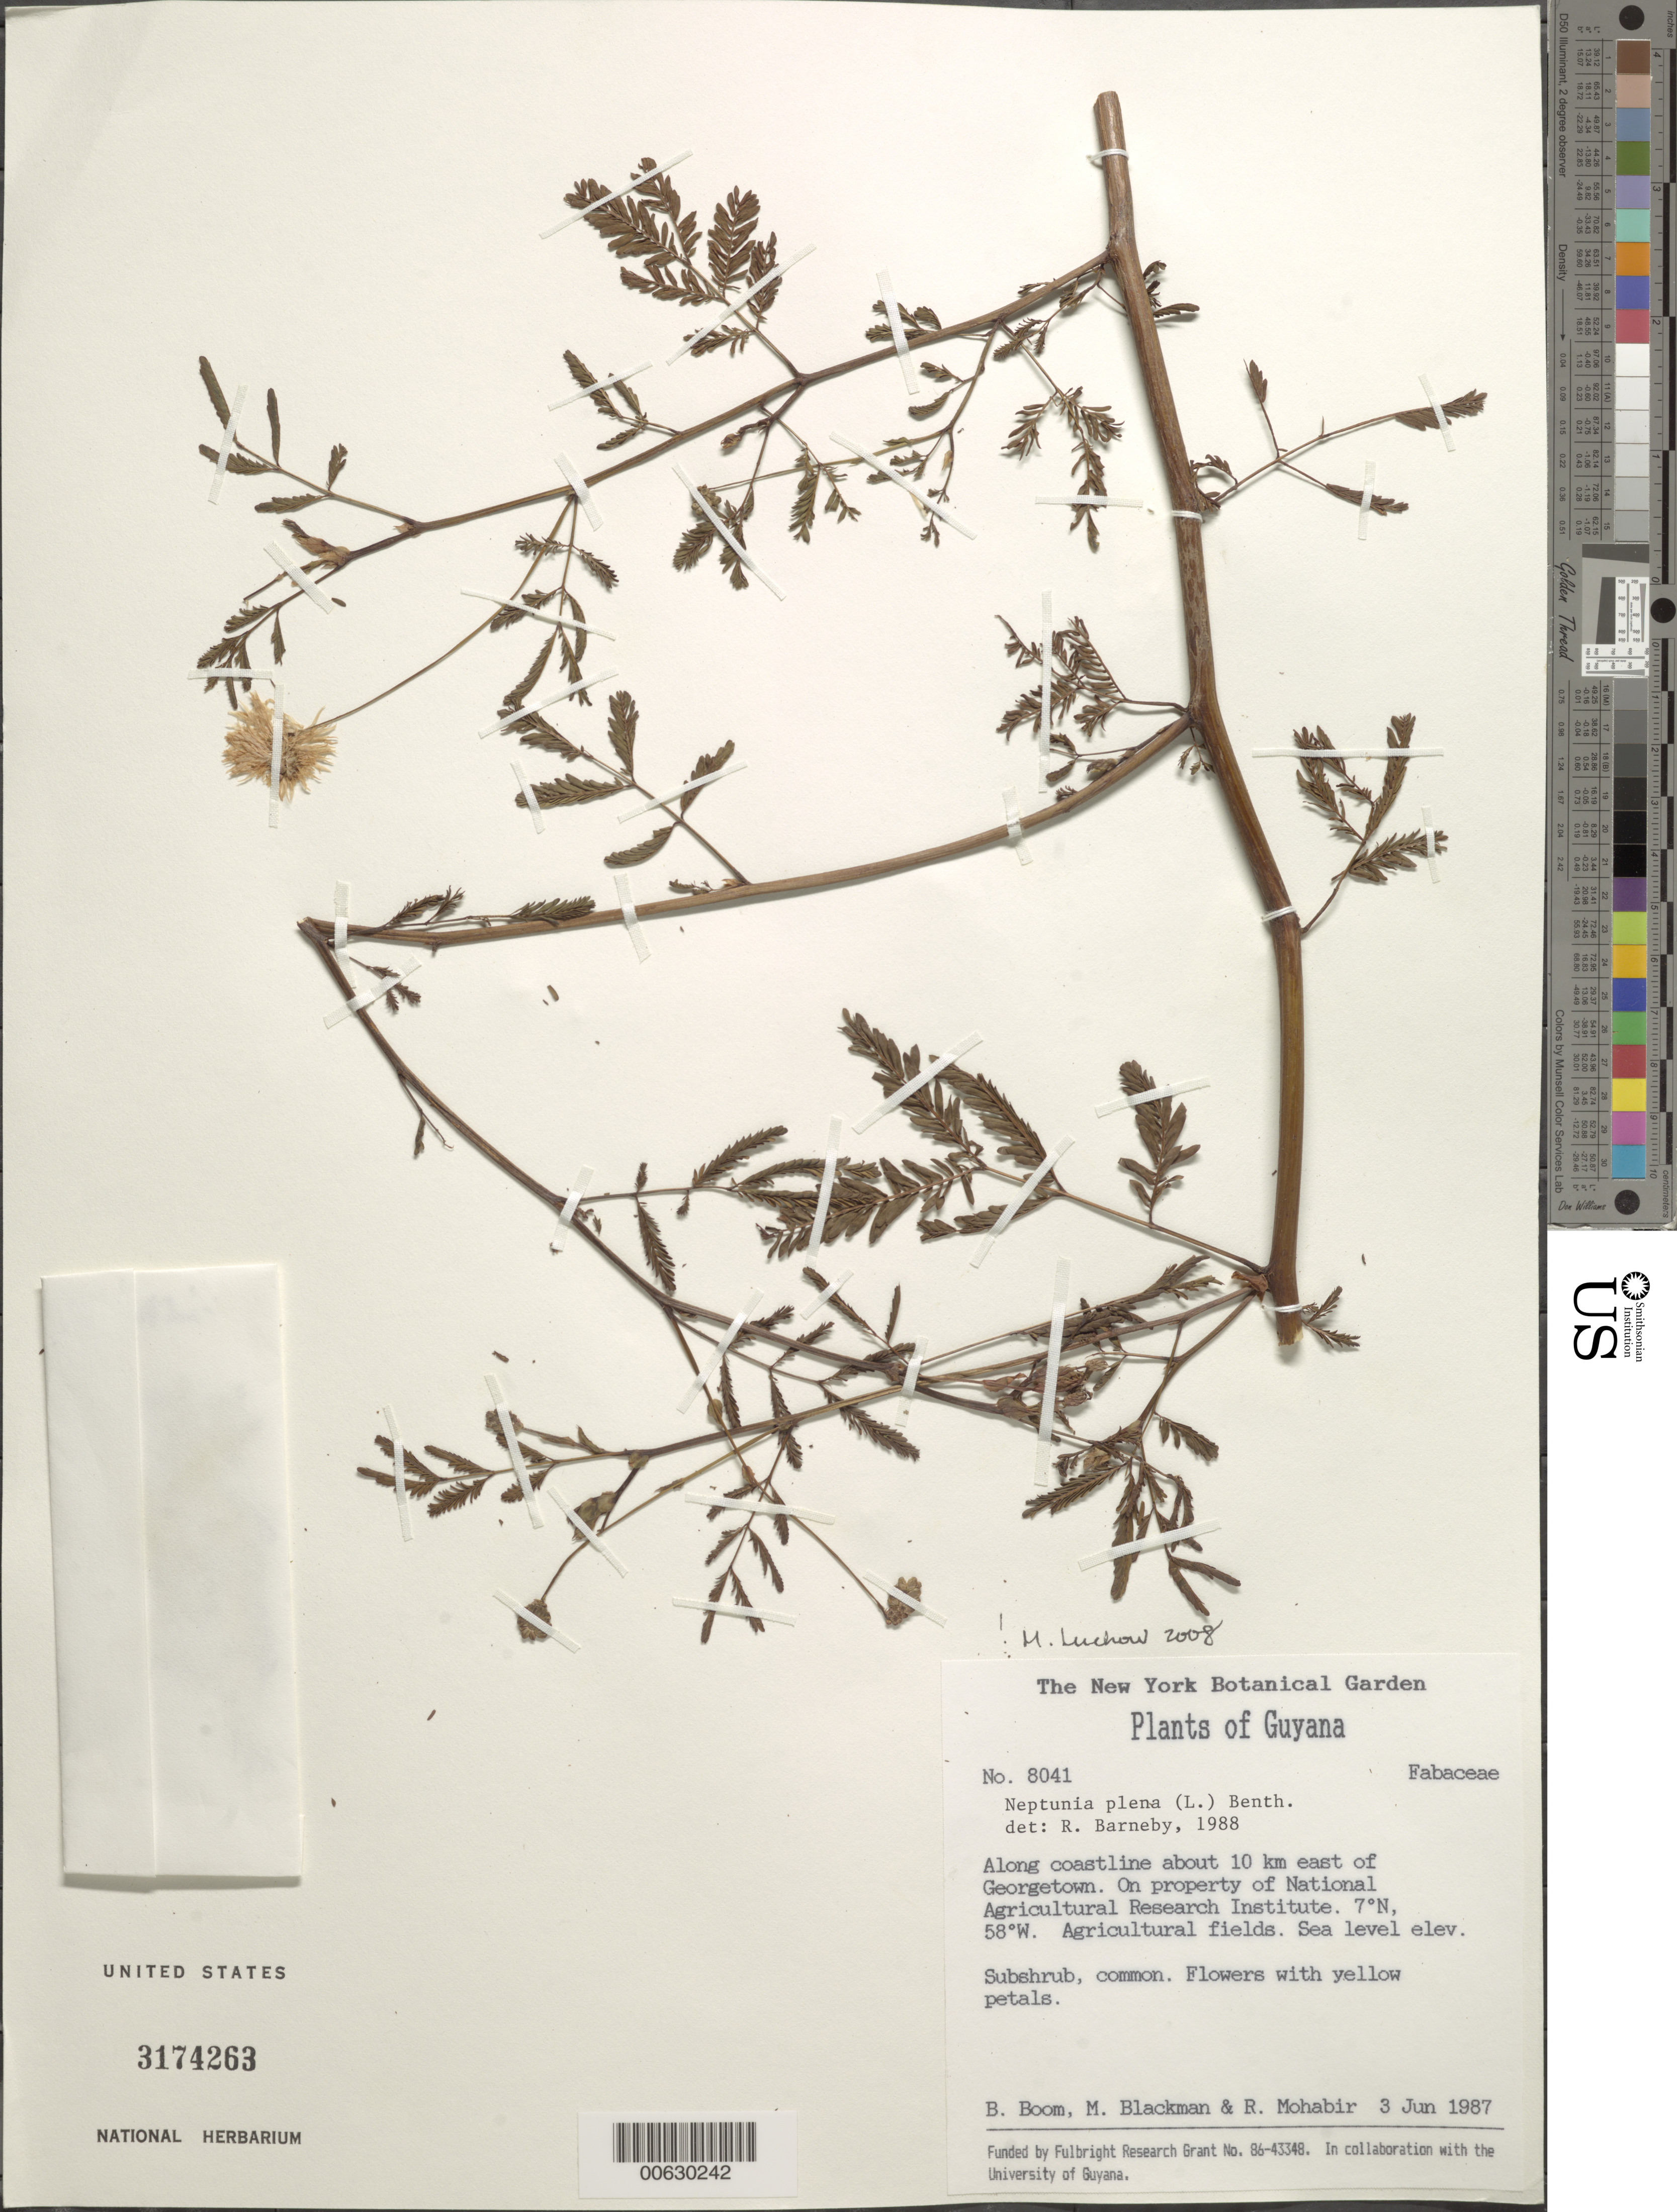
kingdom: Plantae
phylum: Tracheophyta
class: Magnoliopsida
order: Fabales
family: Fabaceae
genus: Neptunia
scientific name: Neptunia plena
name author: (L.) Benth.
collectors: B. M. Boom, M. Blackman & R. Mohabir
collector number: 8041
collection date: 1987-06-03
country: Guyana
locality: Along coastline about 10 km east of Georgetown. On property of National Agricultural Research Institute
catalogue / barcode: US 3174263